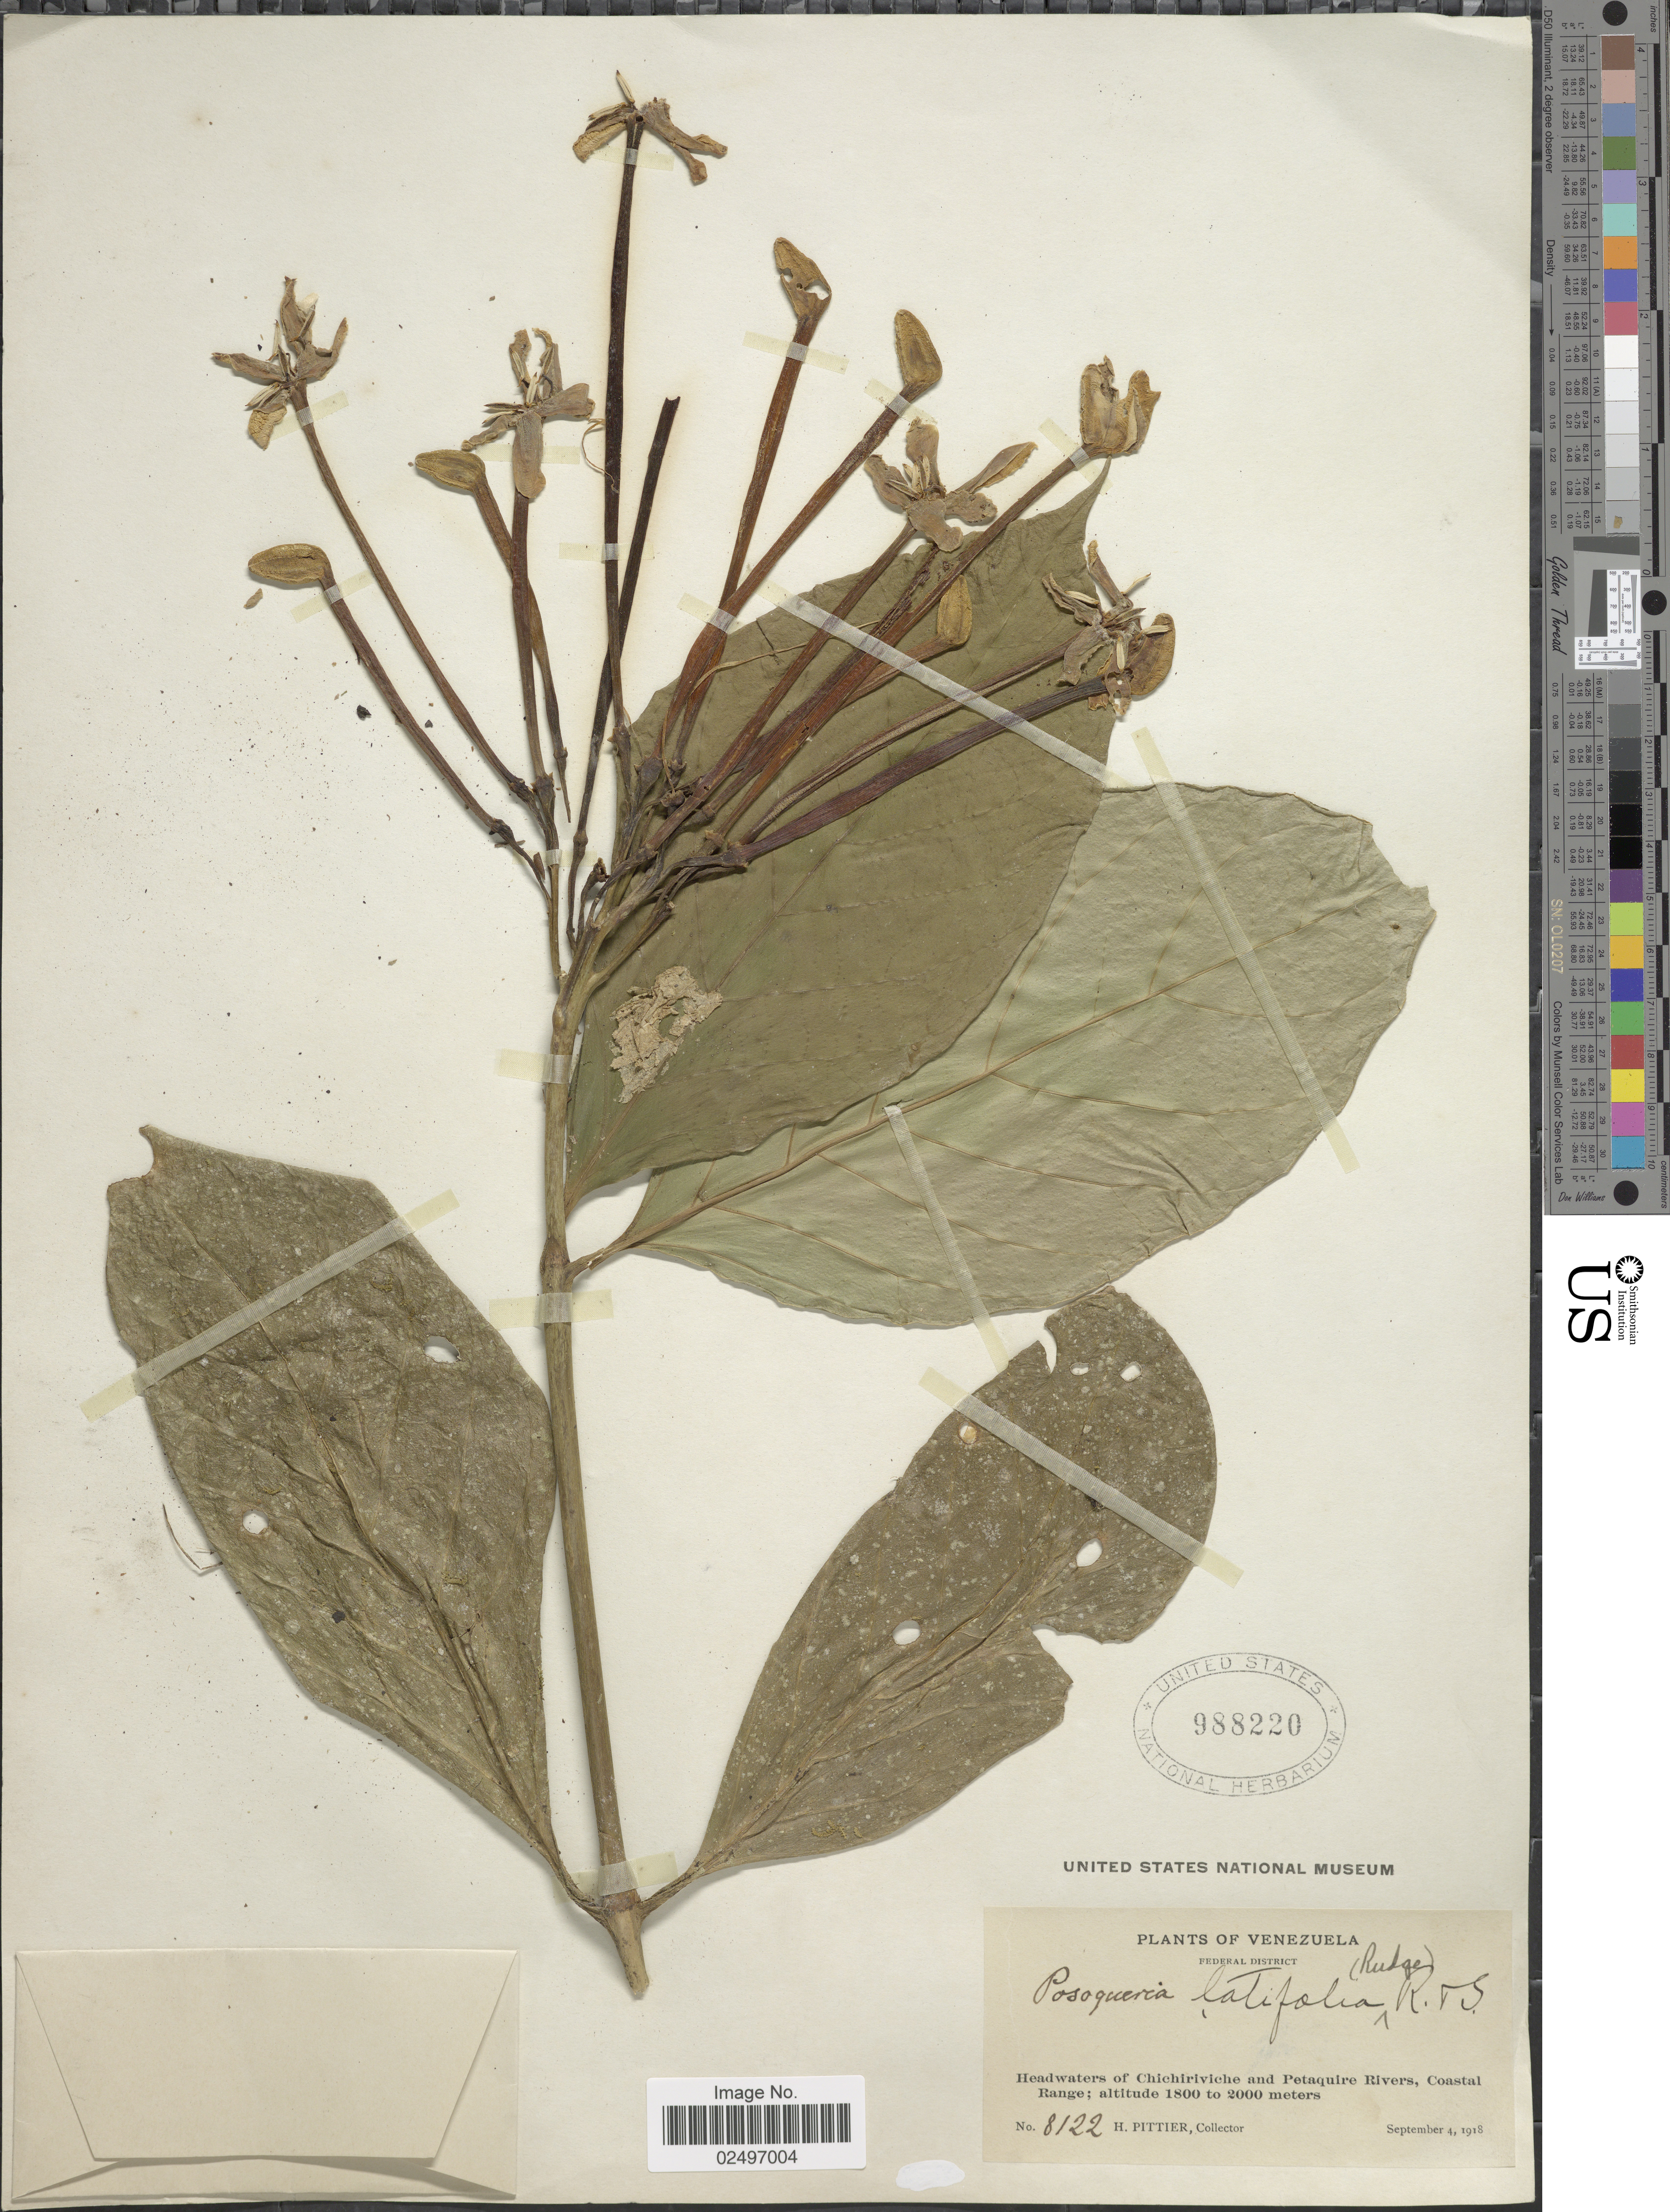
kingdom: Plantae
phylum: Tracheophyta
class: Magnoliopsida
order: Gentianales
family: Rubiaceae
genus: Posoqueria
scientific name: Posoqueria latifolia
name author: (Rudge) Roem. & Schult.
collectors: H. F. Pittier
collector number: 8122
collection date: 1918-09-04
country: Venezuela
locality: Federal District, Headwaters of Chichiriviche and Petaquire Rivers, Coastal Range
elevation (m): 1800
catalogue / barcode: US 988220